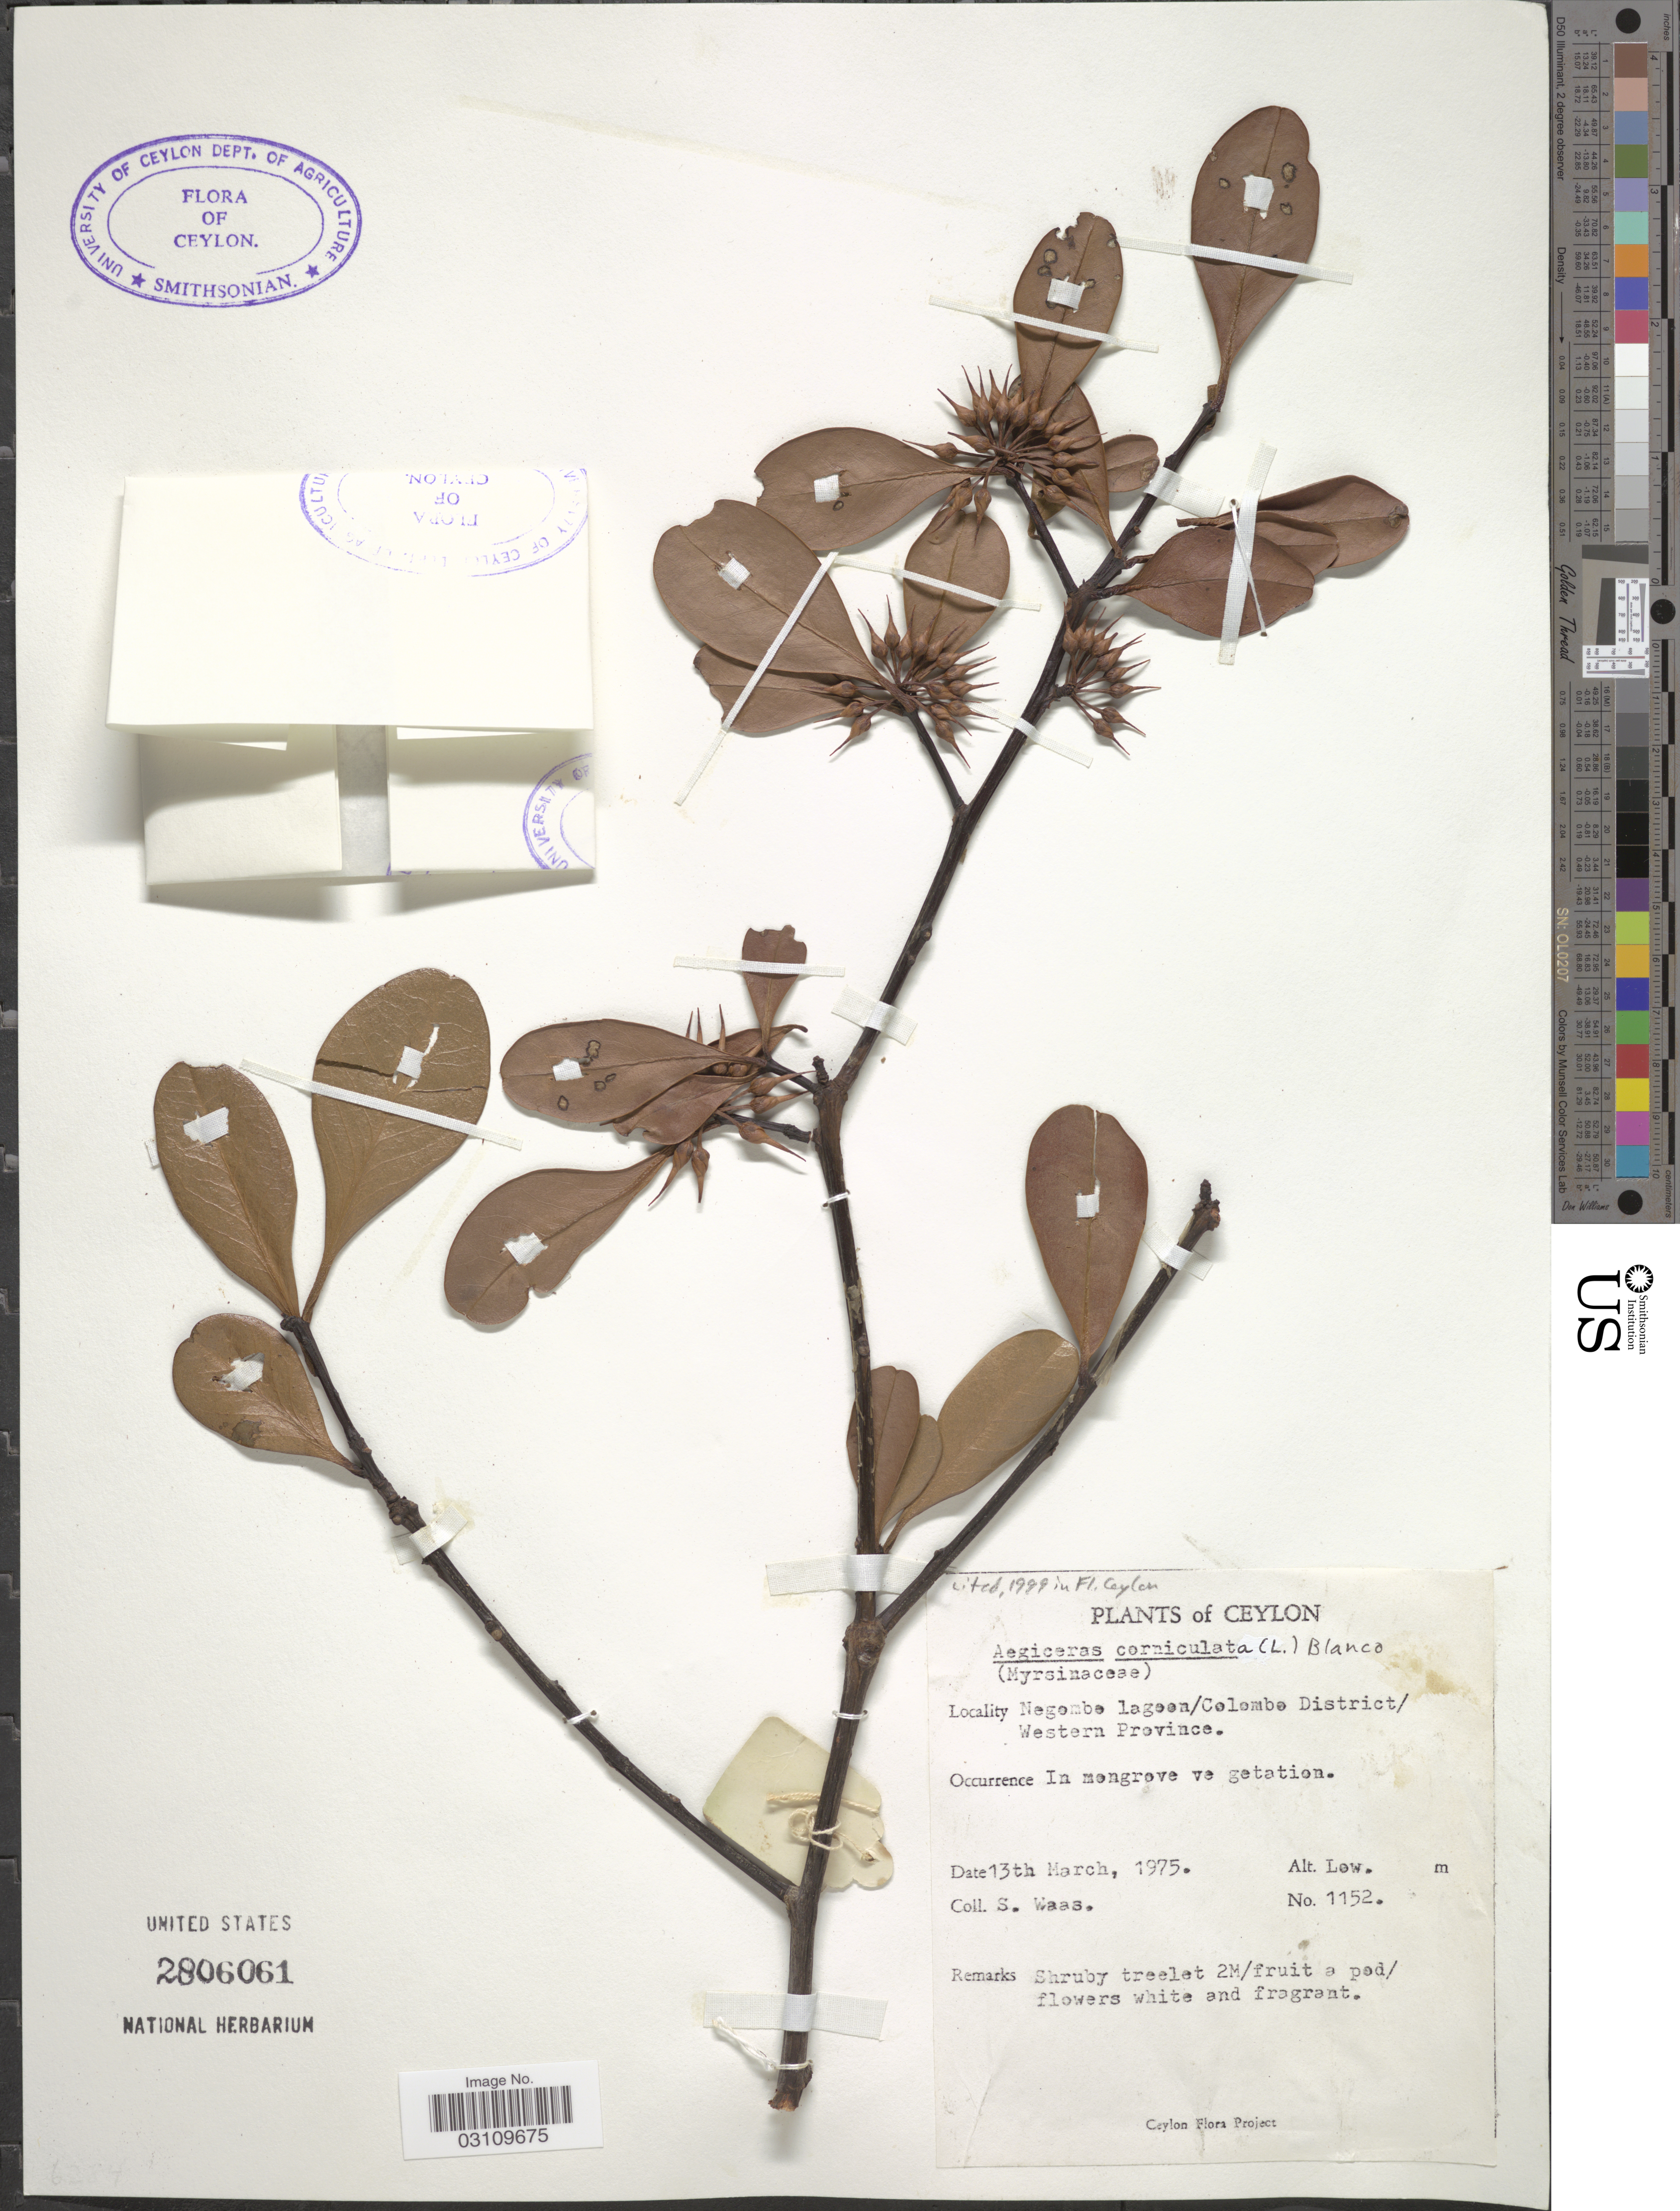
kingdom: Plantae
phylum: Tracheophyta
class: Magnoliopsida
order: Ericales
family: Primulaceae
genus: Aegiceras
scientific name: Aegiceras corniculatum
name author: (L.) Blanco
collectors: S. Waas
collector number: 1152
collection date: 1975-03-13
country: Sri Lanka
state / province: Western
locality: Ceylon. Negombo lagoon/Colombo District/Western Province.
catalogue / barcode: US 2806061